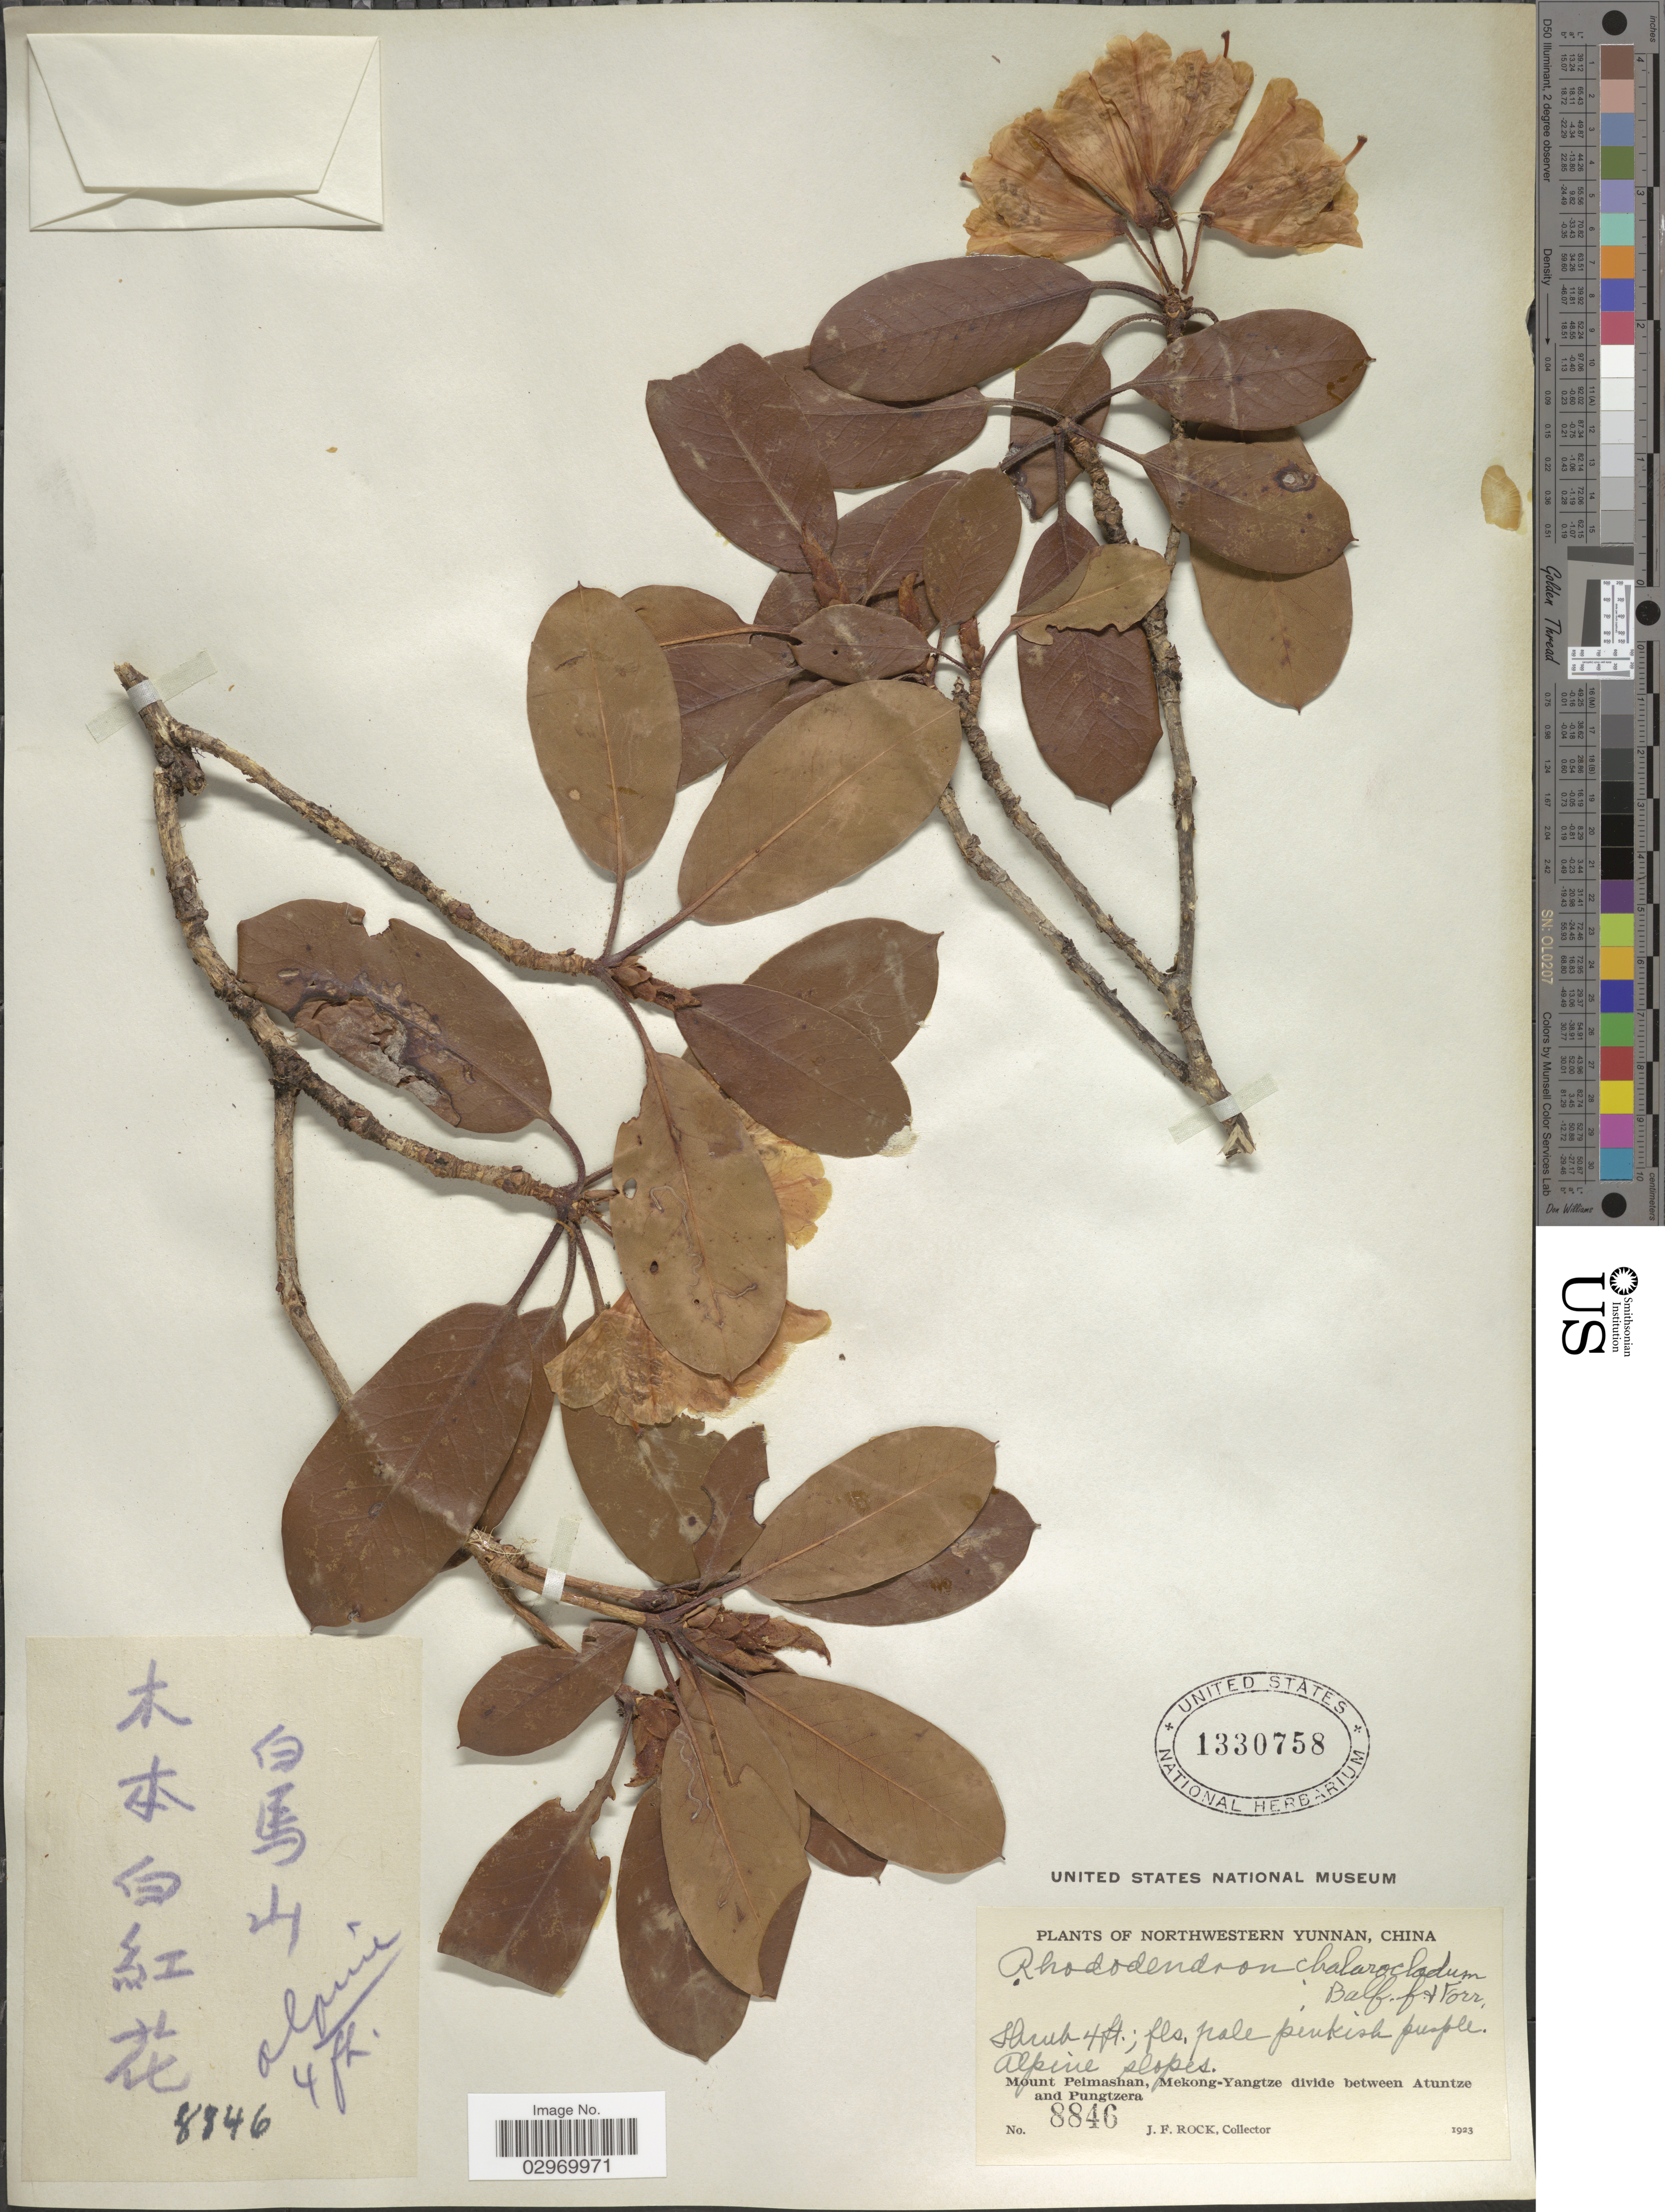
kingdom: Plantae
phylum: Tracheophyta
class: Magnoliopsida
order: Ericales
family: Ericaceae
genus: Rhododendron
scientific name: Rhododendron chalarocladum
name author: Balf. f. & Forrest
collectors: J. Rock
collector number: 8846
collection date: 1923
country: China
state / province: Yunnan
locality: Northwestern Yunnan, Mount Peimashan, Mekong-Yangtze divide between Atuntze and Pungtzera.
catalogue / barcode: US 1330758